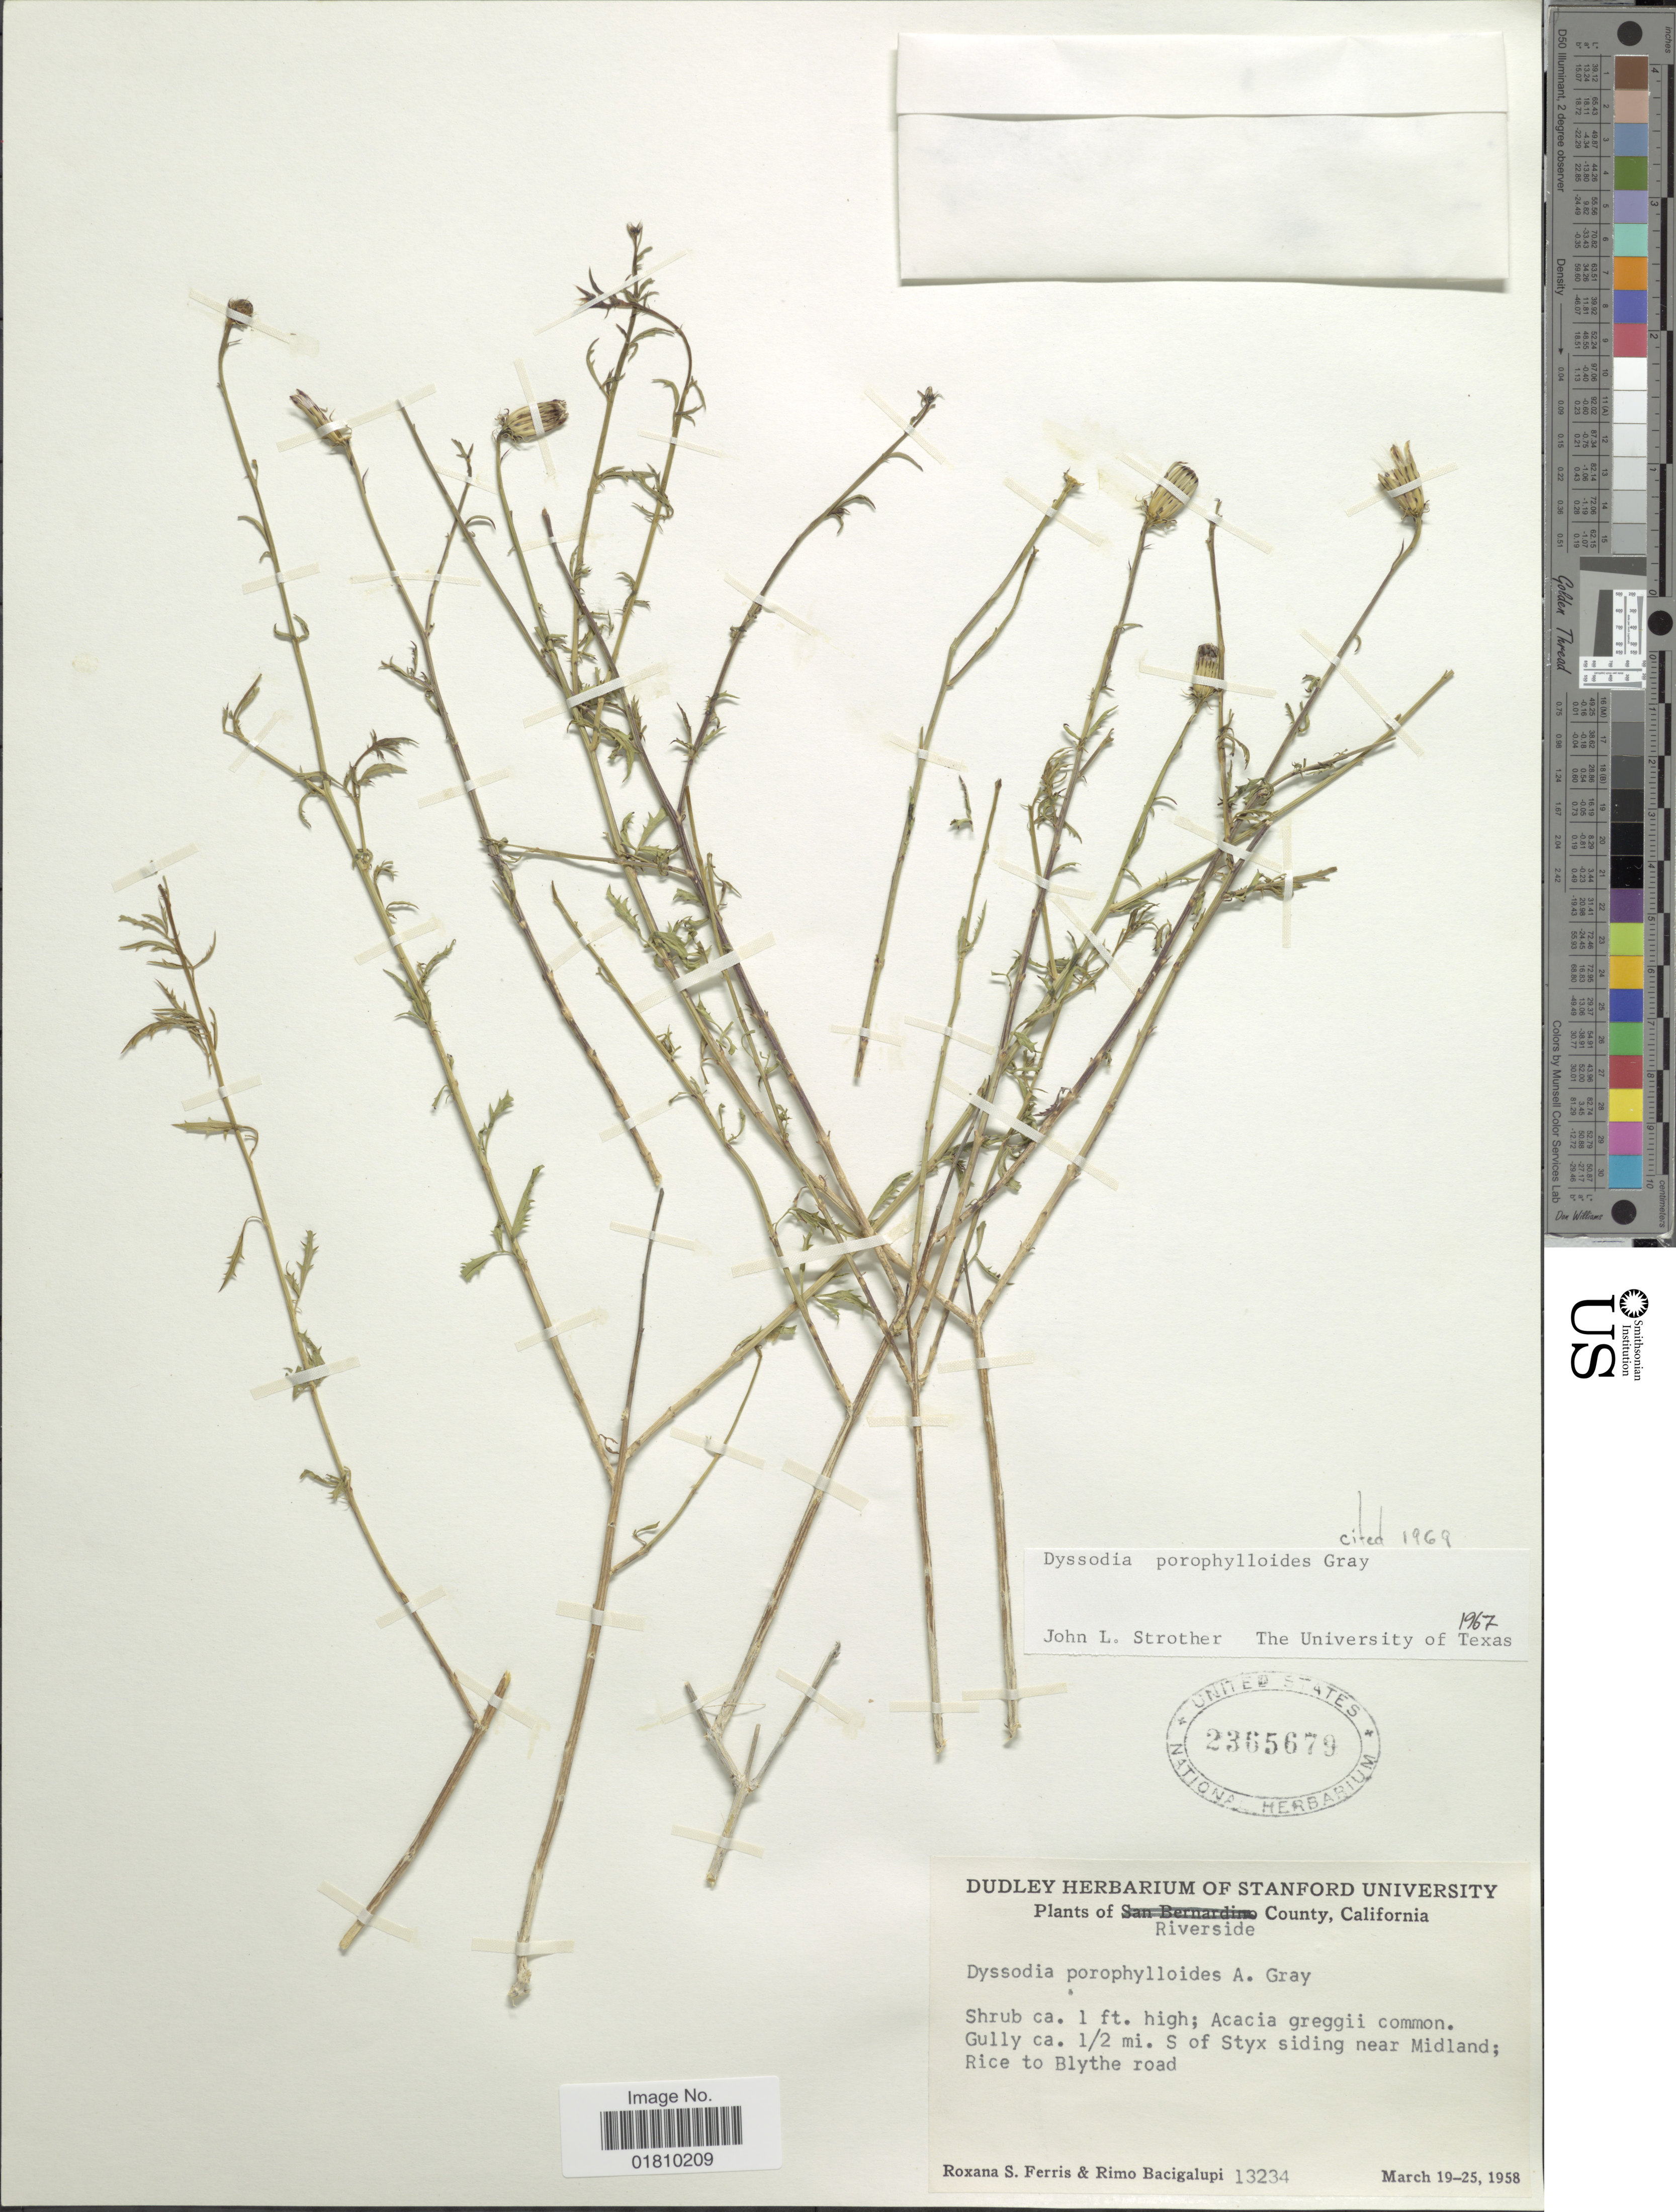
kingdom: Plantae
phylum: Tracheophyta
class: Magnoliopsida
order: Asterales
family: Asteraceae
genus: Adenophyllum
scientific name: Adenophyllum porophylloides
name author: (A. Gray) Strother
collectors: R. S. Ferris & R. Bacigalupi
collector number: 13234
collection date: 1958-03-19/1958-03-25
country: United States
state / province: California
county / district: Riverside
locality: Riverside County, Gully ca. 1/2 mi. S of Styx siding near Midland; Rice to Blythe road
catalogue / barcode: US 2365679